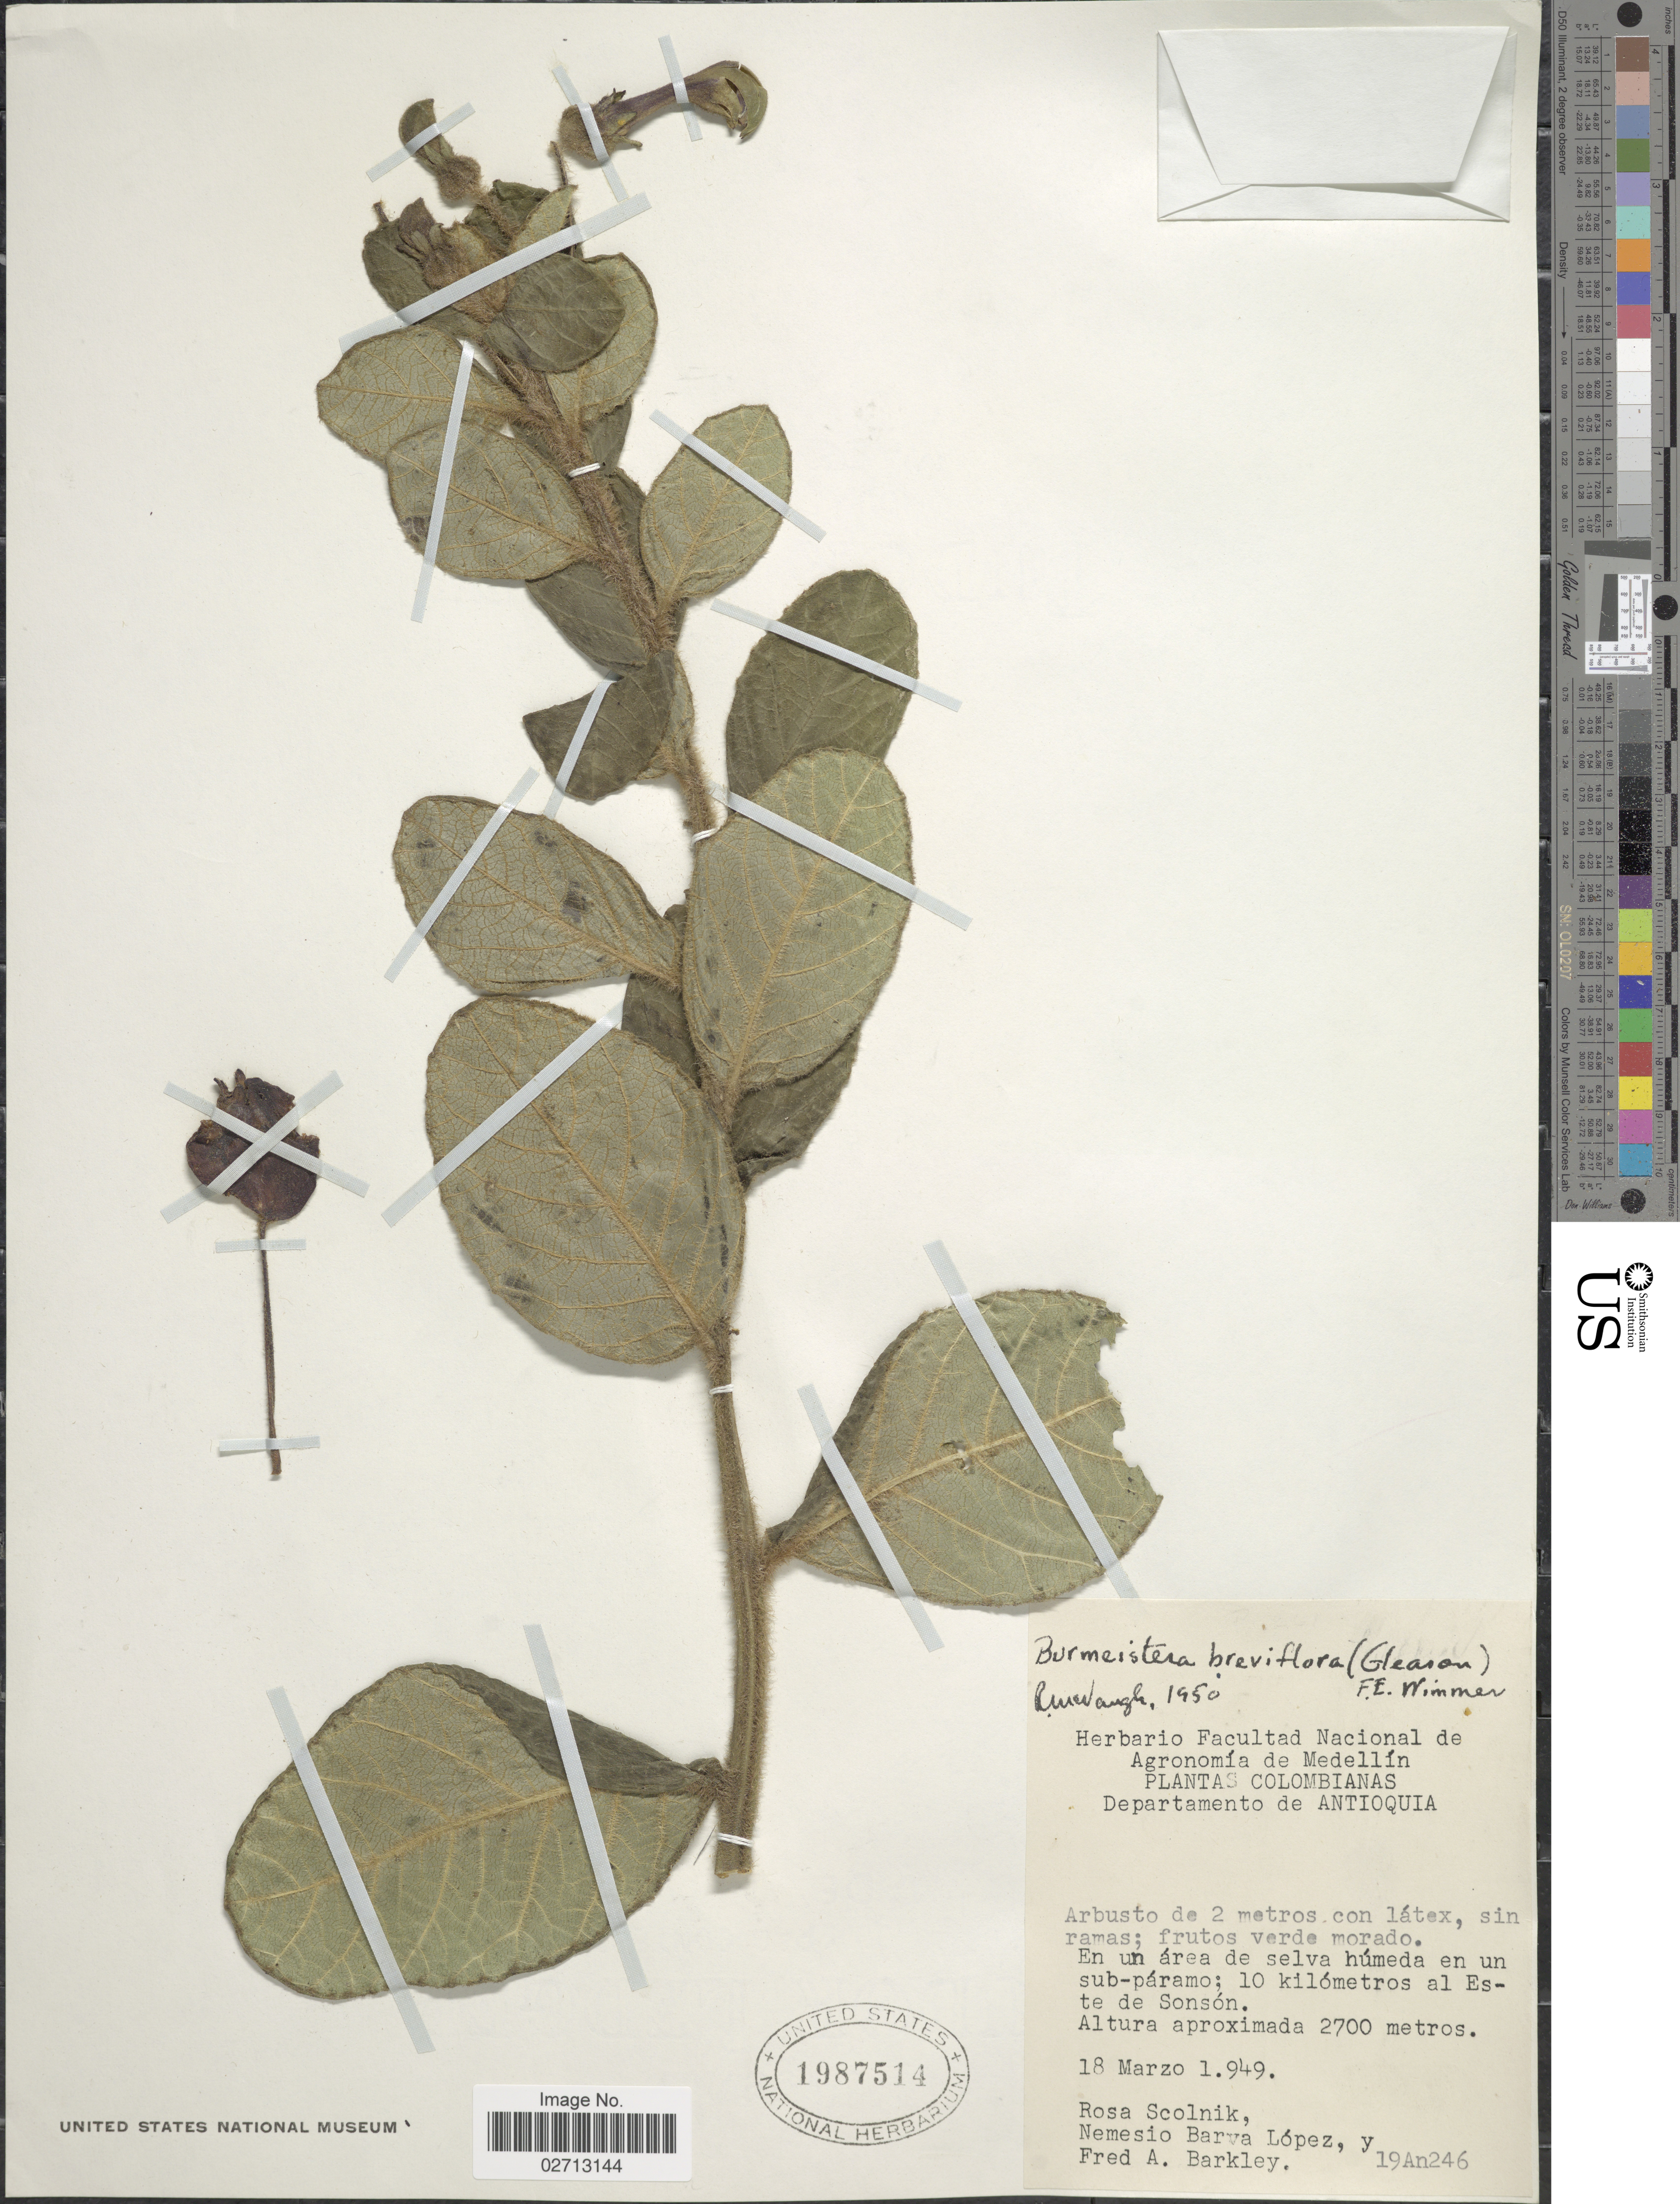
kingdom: Plantae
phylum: Tracheophyta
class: Magnoliopsida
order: Asterales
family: Campanulaceae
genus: Burmeistera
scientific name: Burmeistera breviflora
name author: (Gleason) E. Wimm.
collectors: R. Scolnik, N. Lopez & F. A. Barkley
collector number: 19An246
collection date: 1949-03-18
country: Colombia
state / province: Antioquia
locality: Departamento de Antioquia. En un area de selva humeda en un sub-paramo; 10 kilometros al Este de Sonson.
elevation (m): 2700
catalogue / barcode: US 1987514